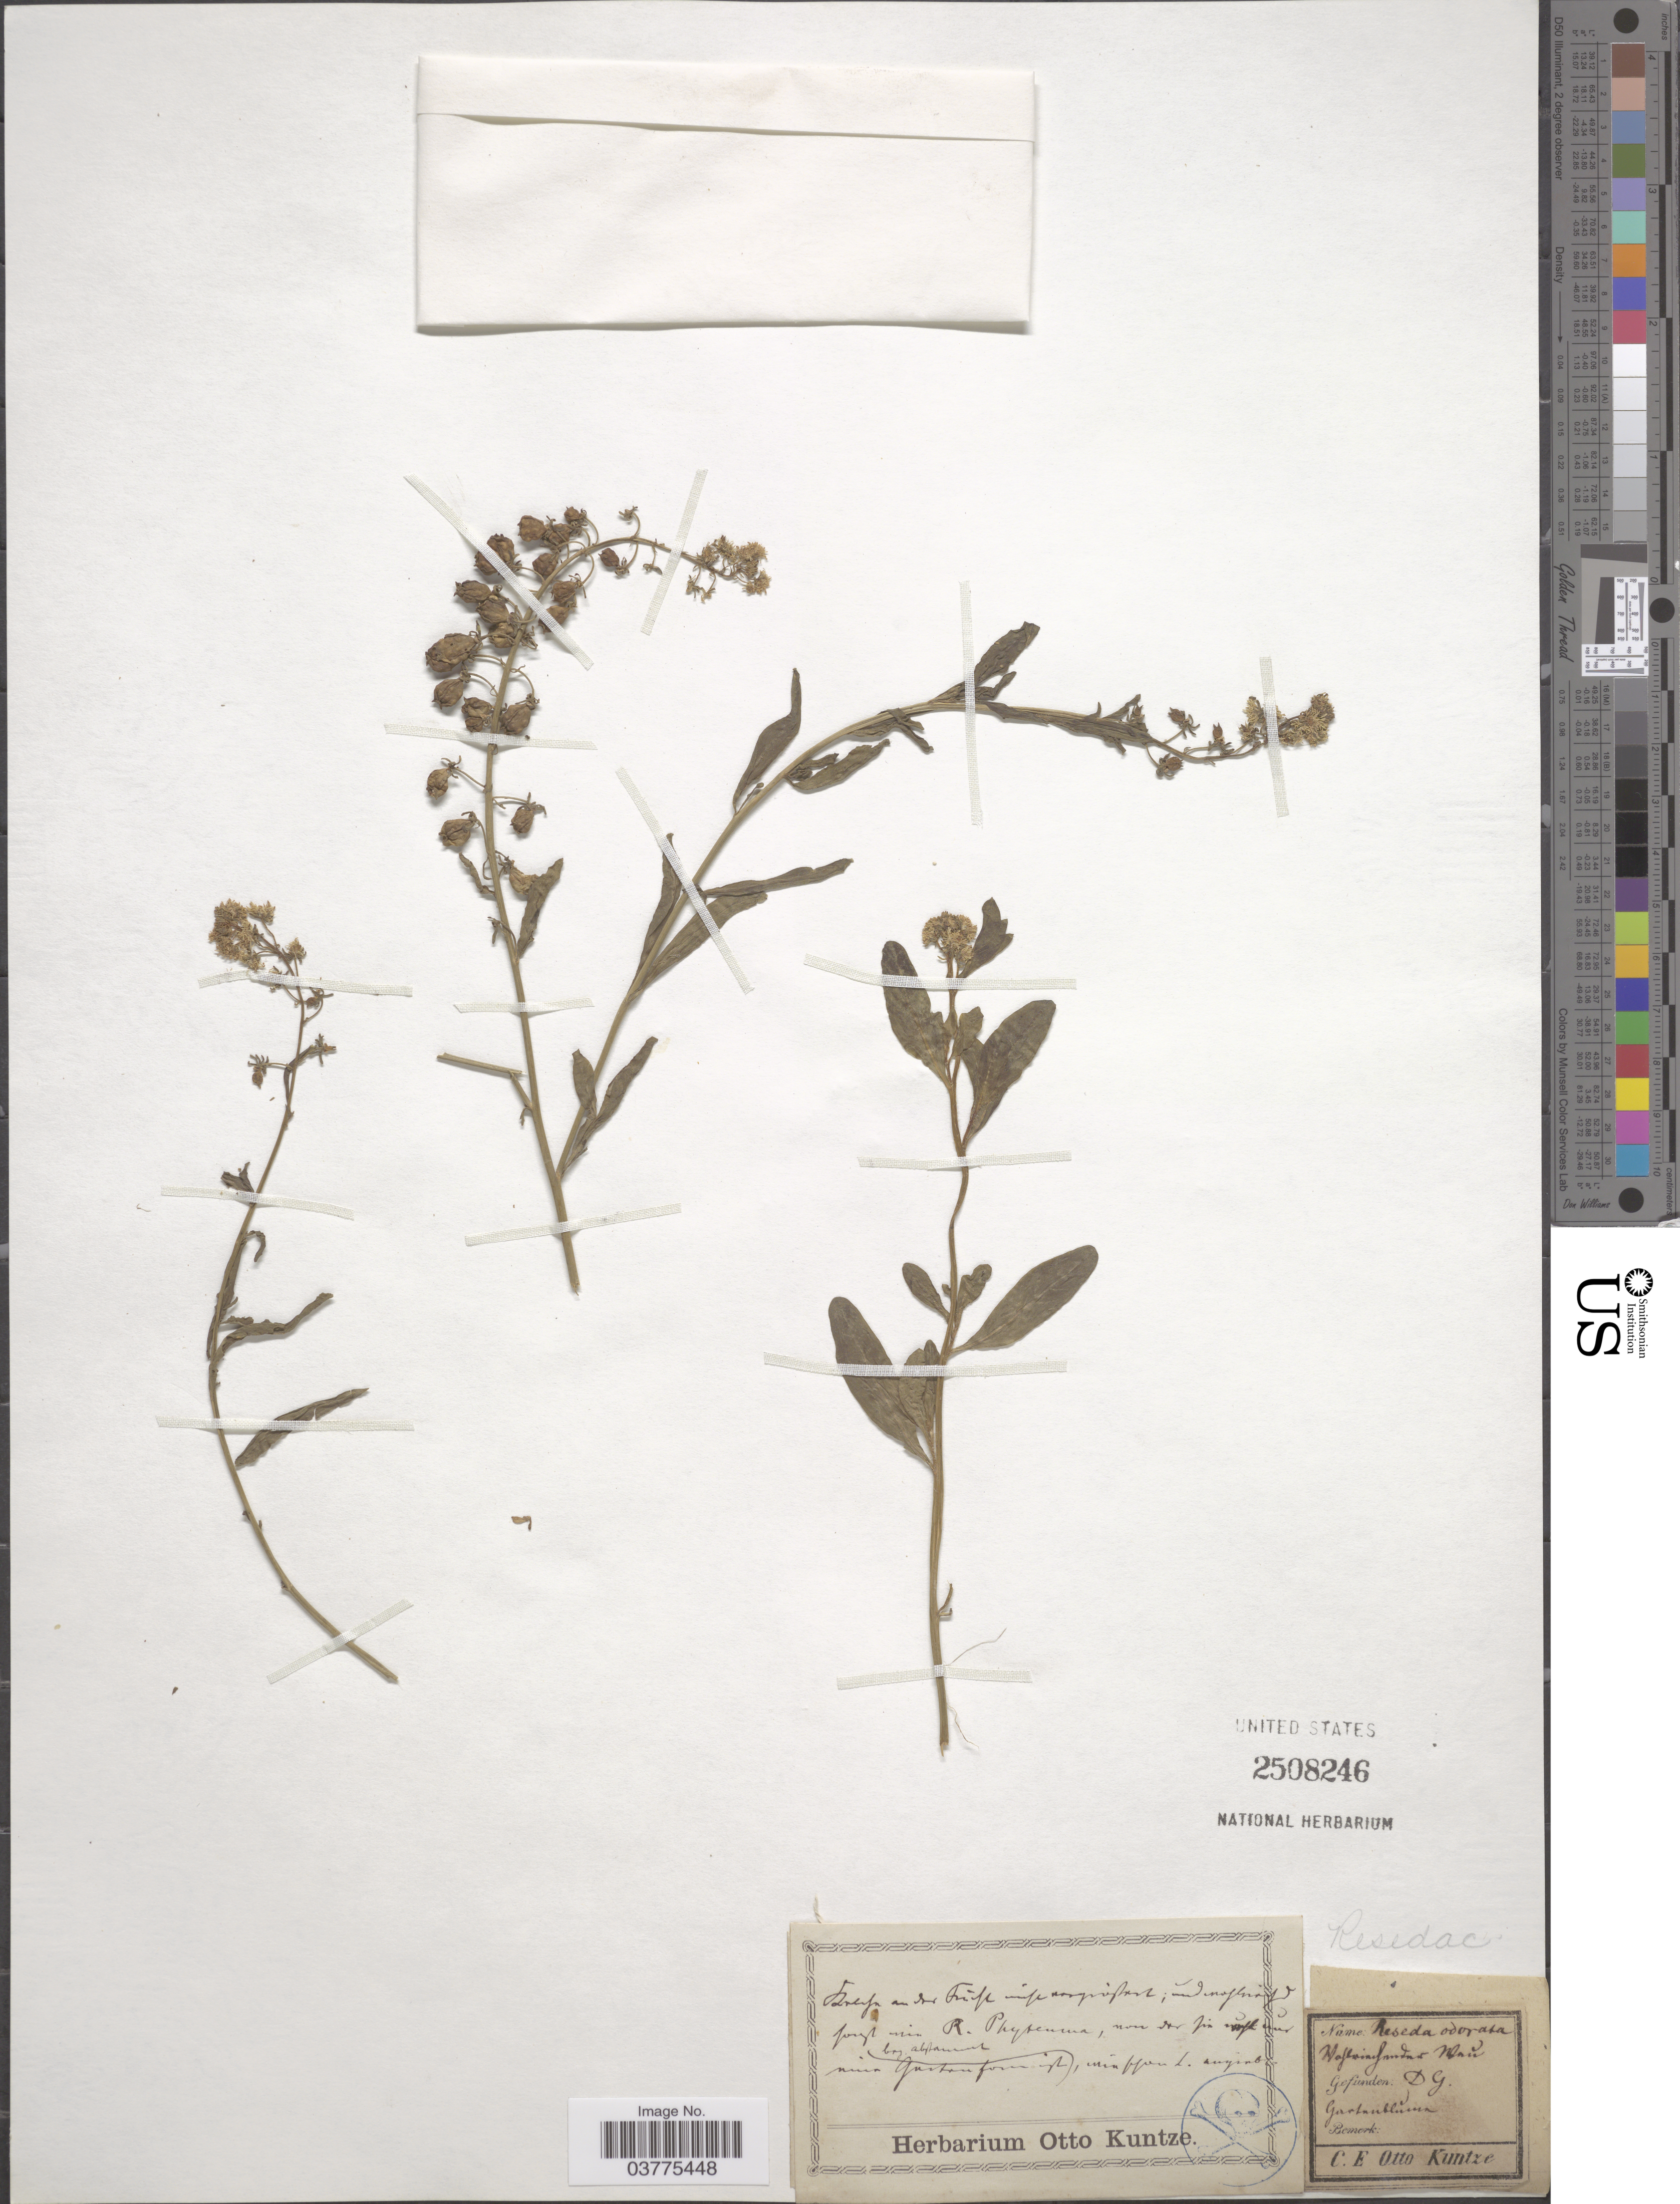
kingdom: Plantae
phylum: Tracheophyta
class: Magnoliopsida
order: Brassicales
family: Resedaceae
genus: Reseda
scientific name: Reseda odorata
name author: L.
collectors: C.E.O. Kuntze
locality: DG. Garhanbluin. [interpreted]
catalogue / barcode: US 2508246